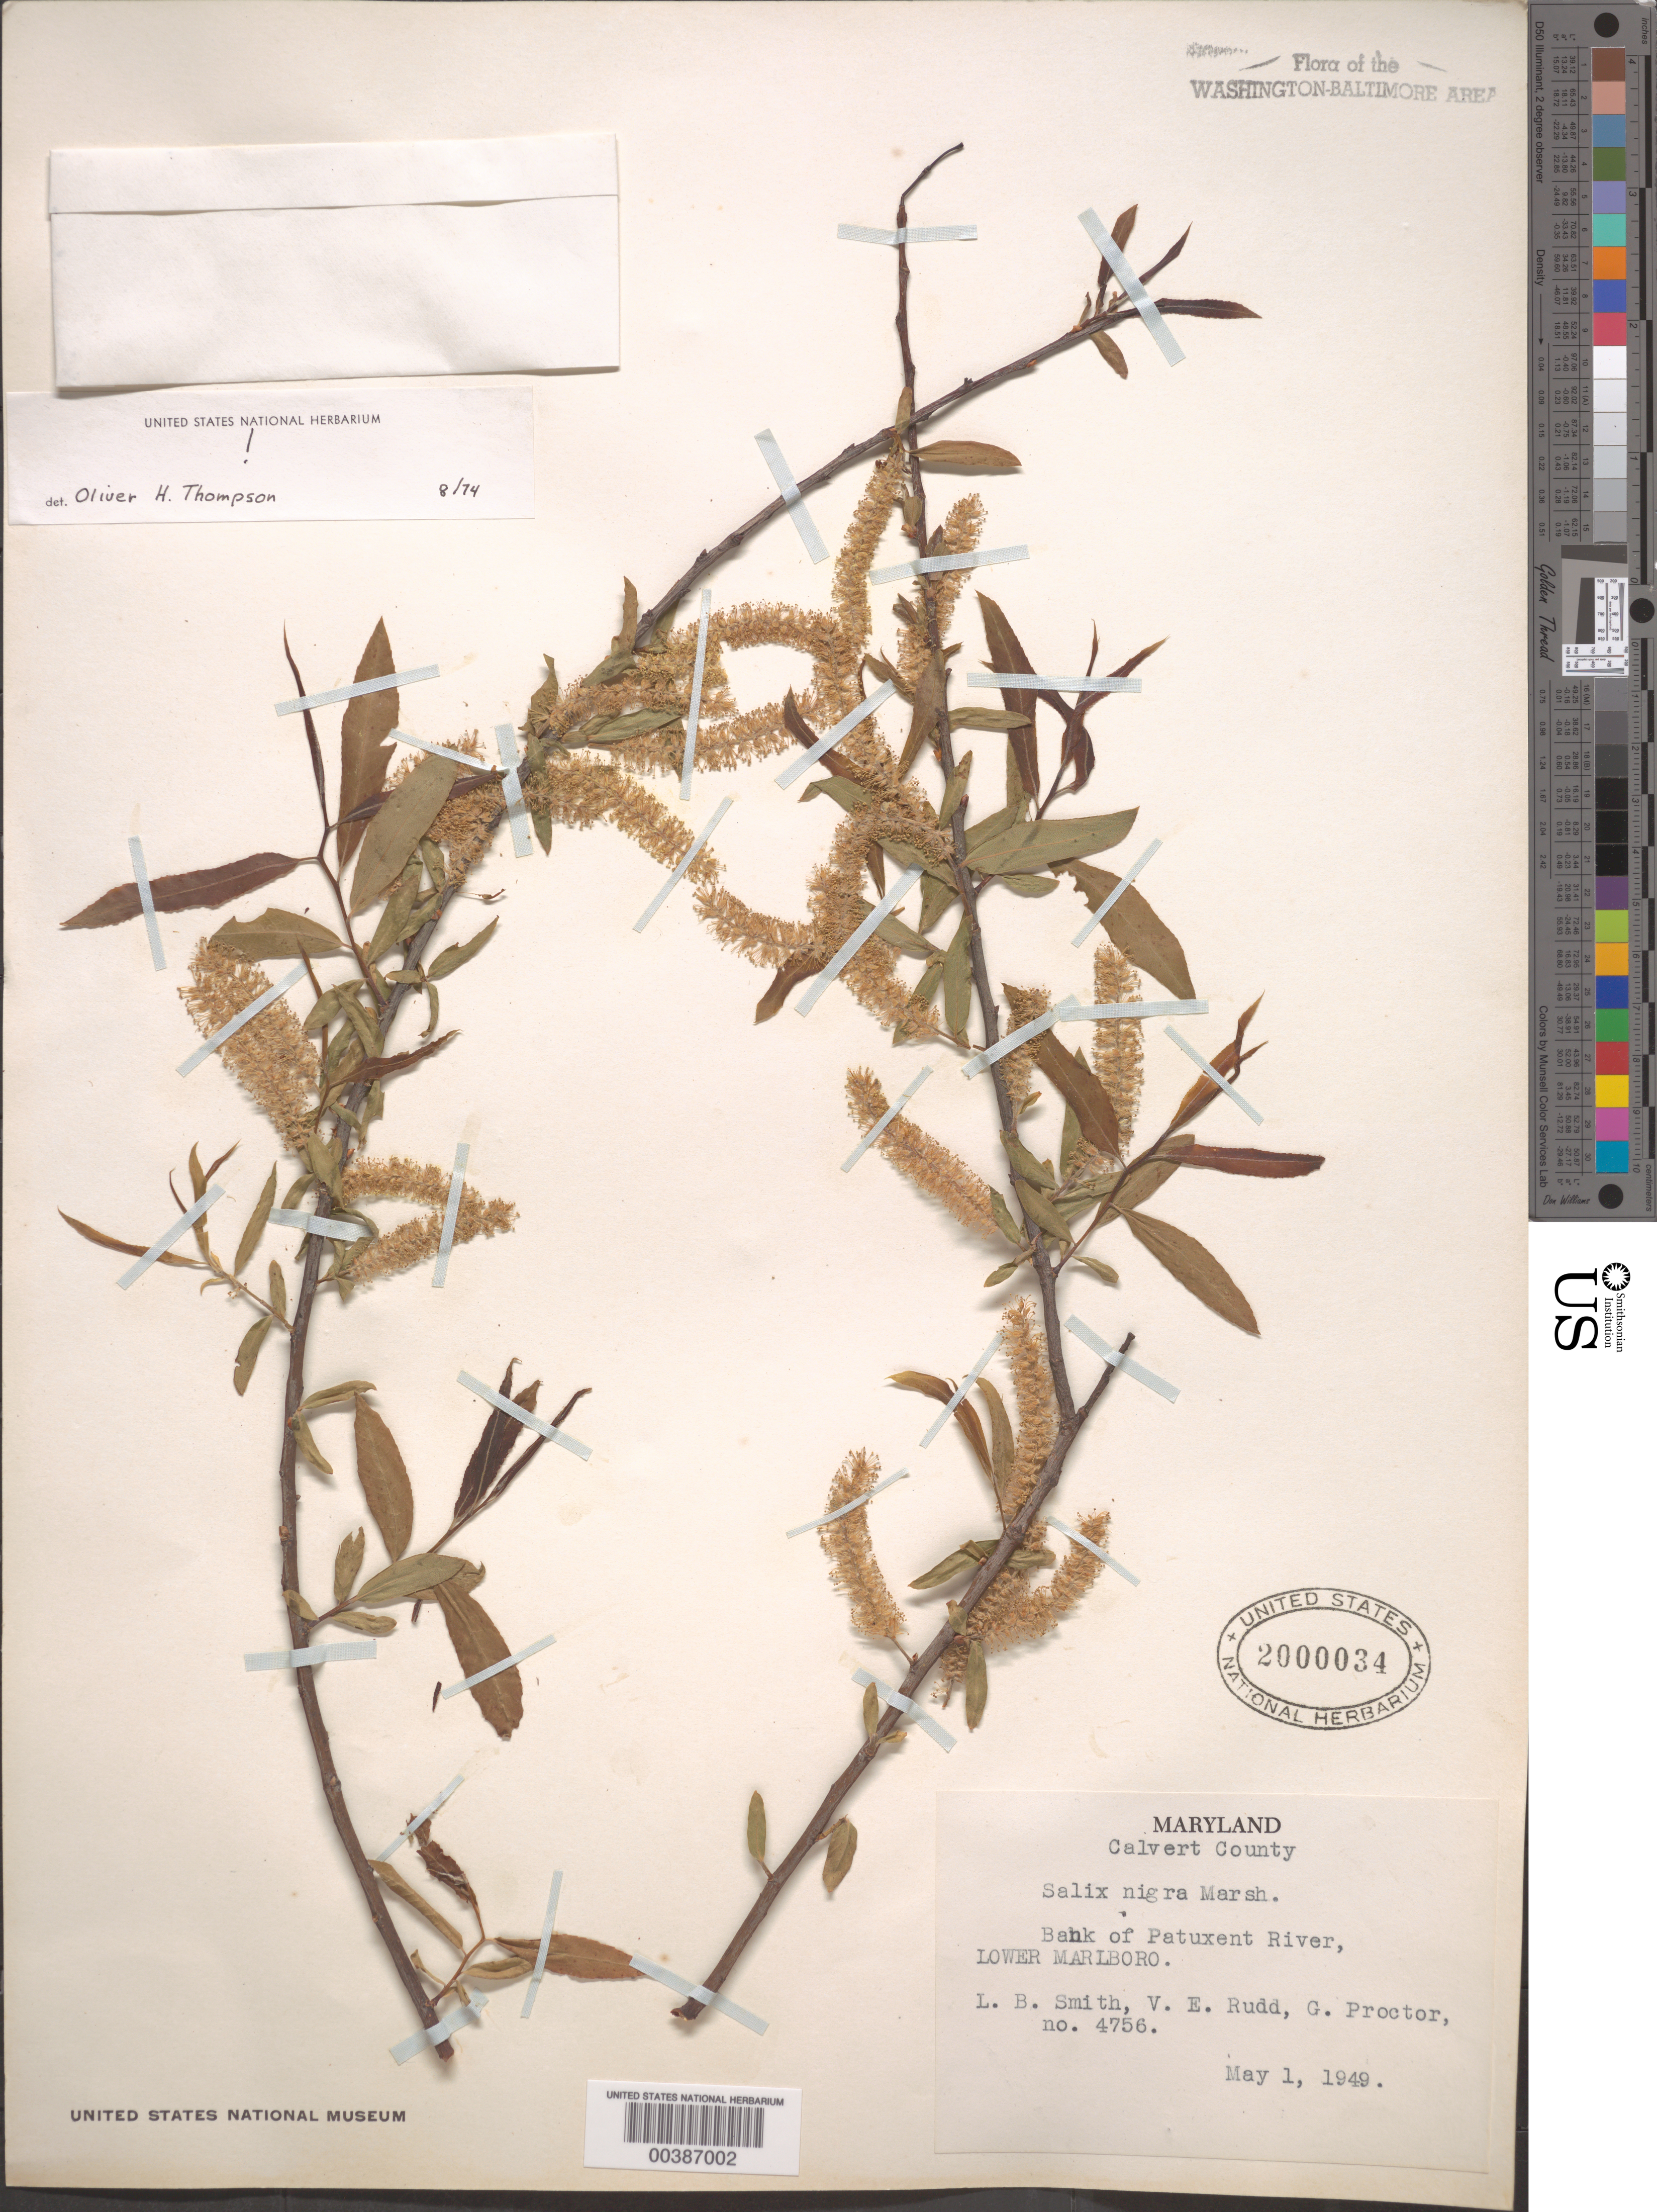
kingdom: Plantae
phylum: Tracheophyta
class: Magnoliopsida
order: Malpighiales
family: Salicaceae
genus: Salix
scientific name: Salix nigra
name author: Marshall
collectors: L. Smith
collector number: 4756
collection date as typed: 01 May 1949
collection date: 1949-05-01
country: United States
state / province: Maryland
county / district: Calvert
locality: Patuxent River, Lower Marlboro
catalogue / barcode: US 2000034